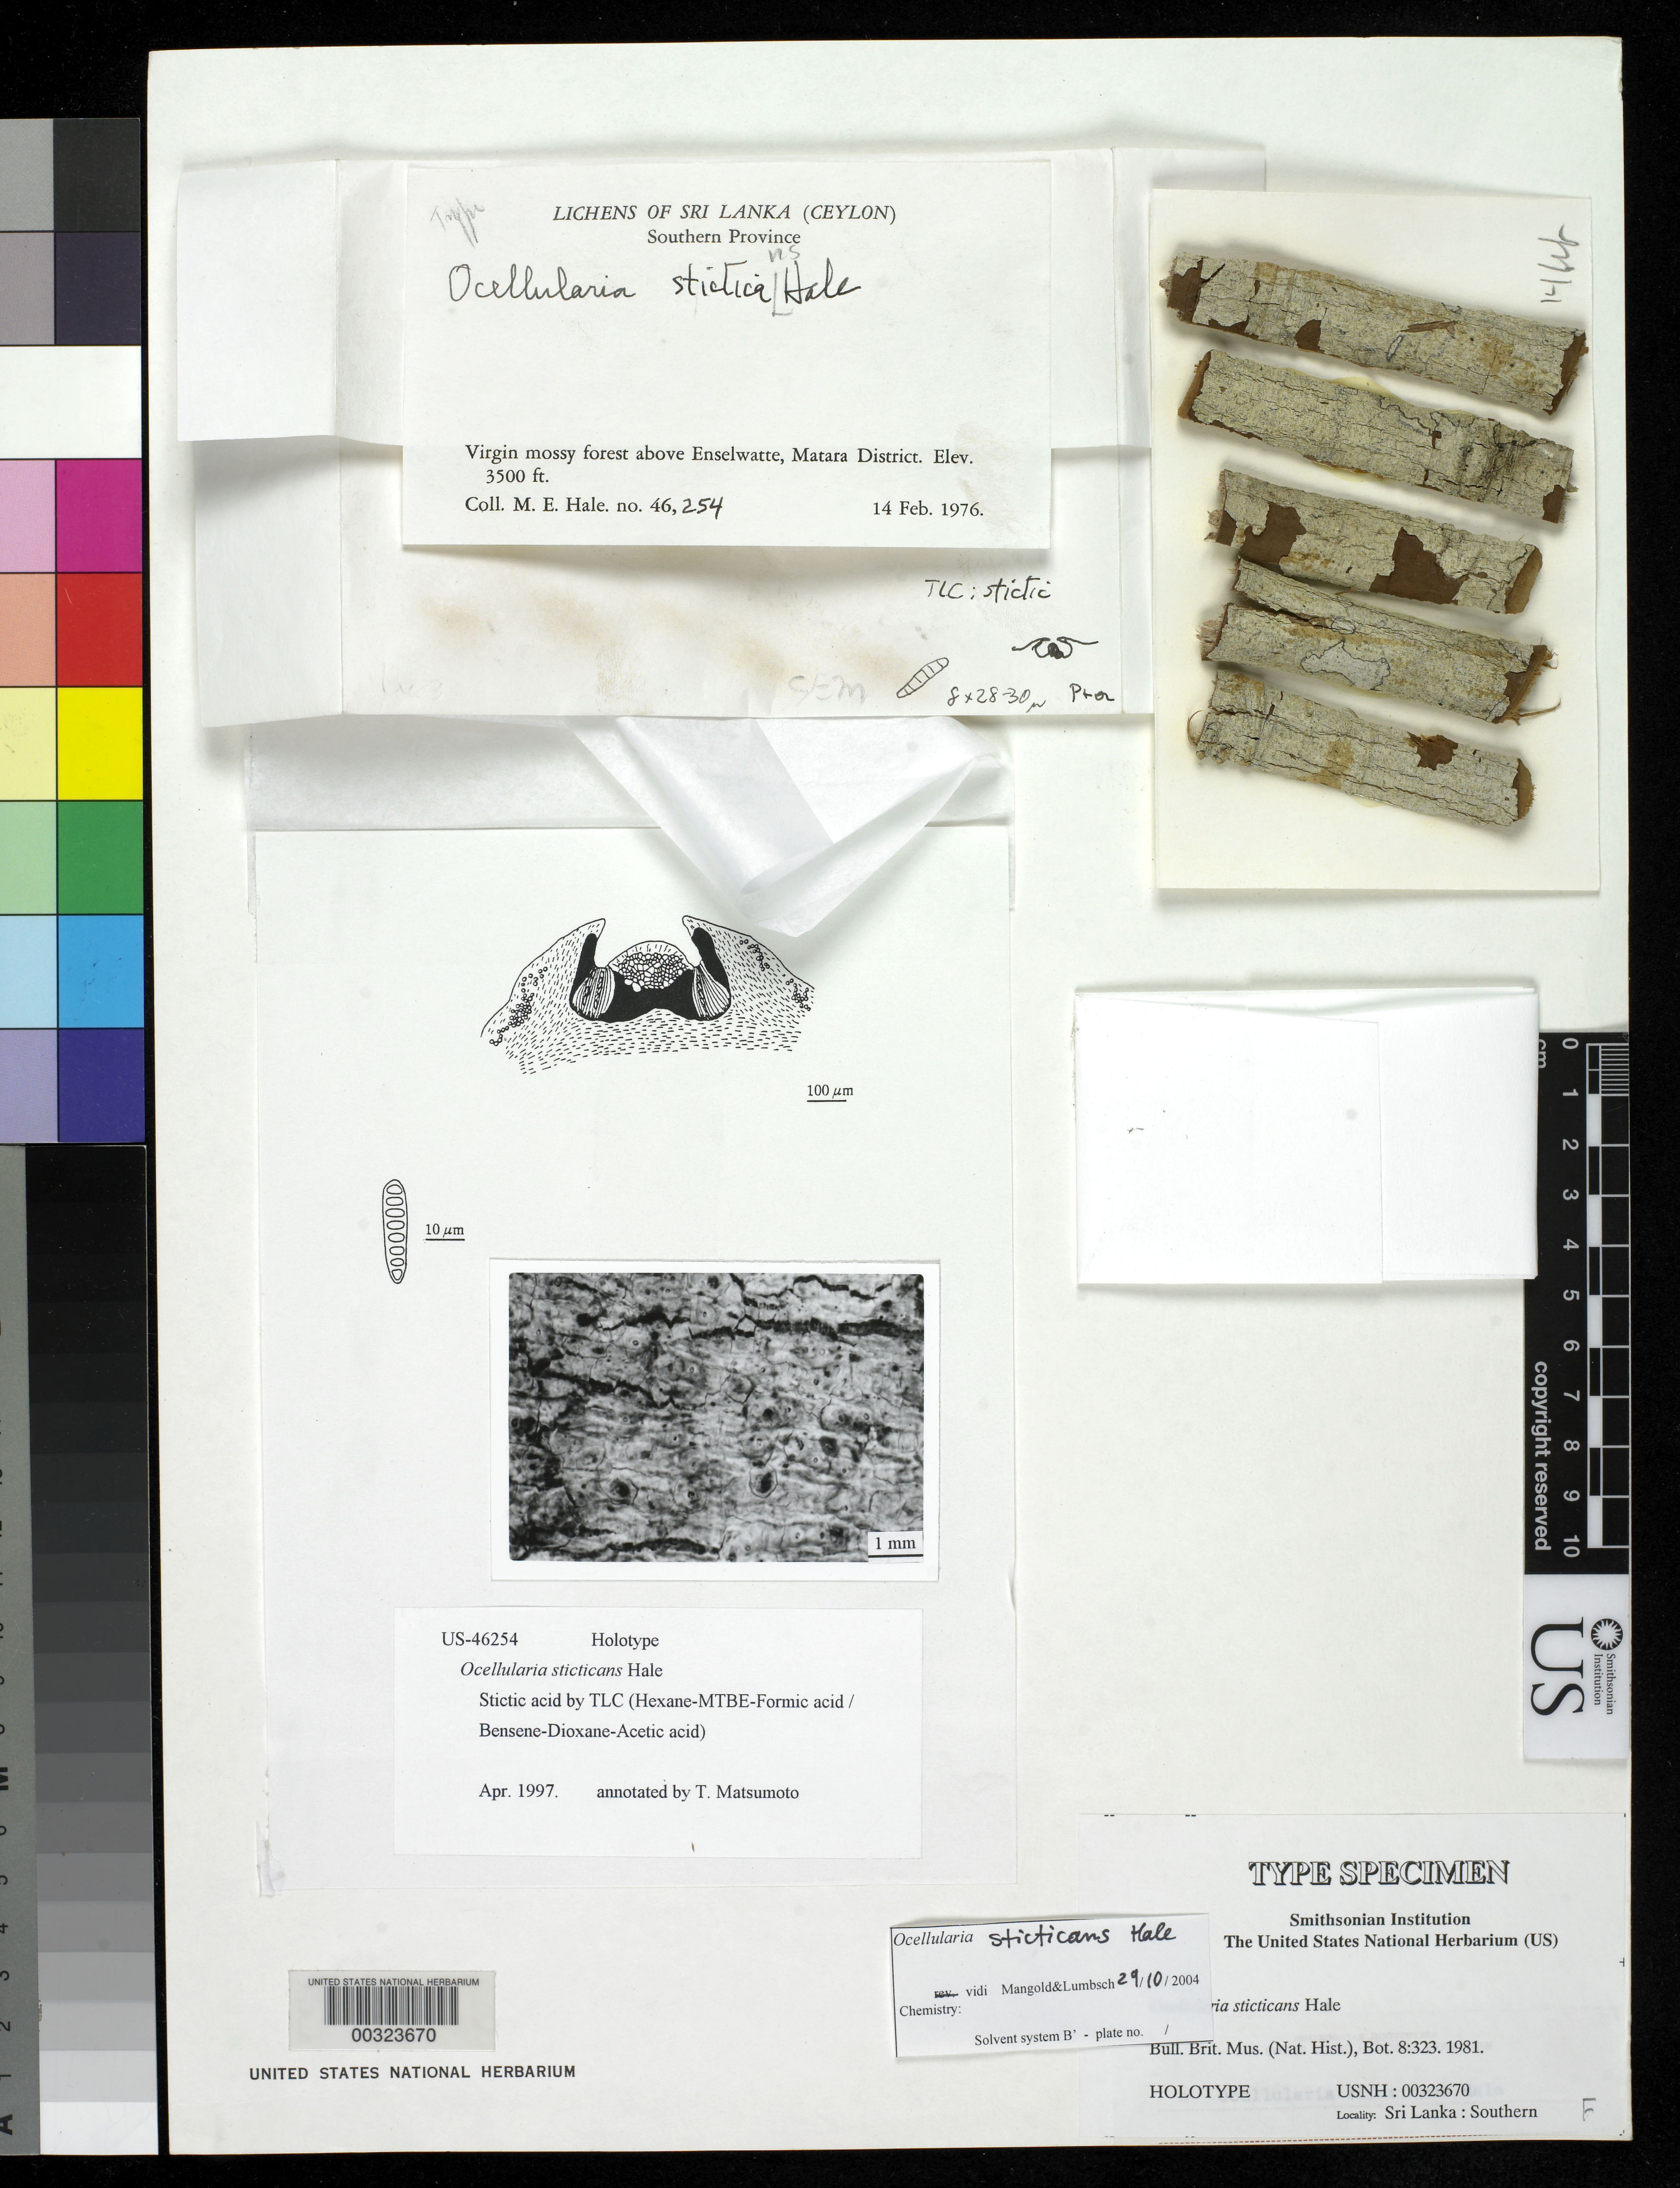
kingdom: Fungi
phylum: Ascomycota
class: Lecanoromycetes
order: Ostropales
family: Graphidaceae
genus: Ocellularia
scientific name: Ocellularia sticticans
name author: Hale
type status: Holotype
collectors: M. Hale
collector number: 46254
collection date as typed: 14 Feb 1976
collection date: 1976-02-14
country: Sri Lanka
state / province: Southern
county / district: Matara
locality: Virgin mossy forest above Enselwatta.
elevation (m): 1067